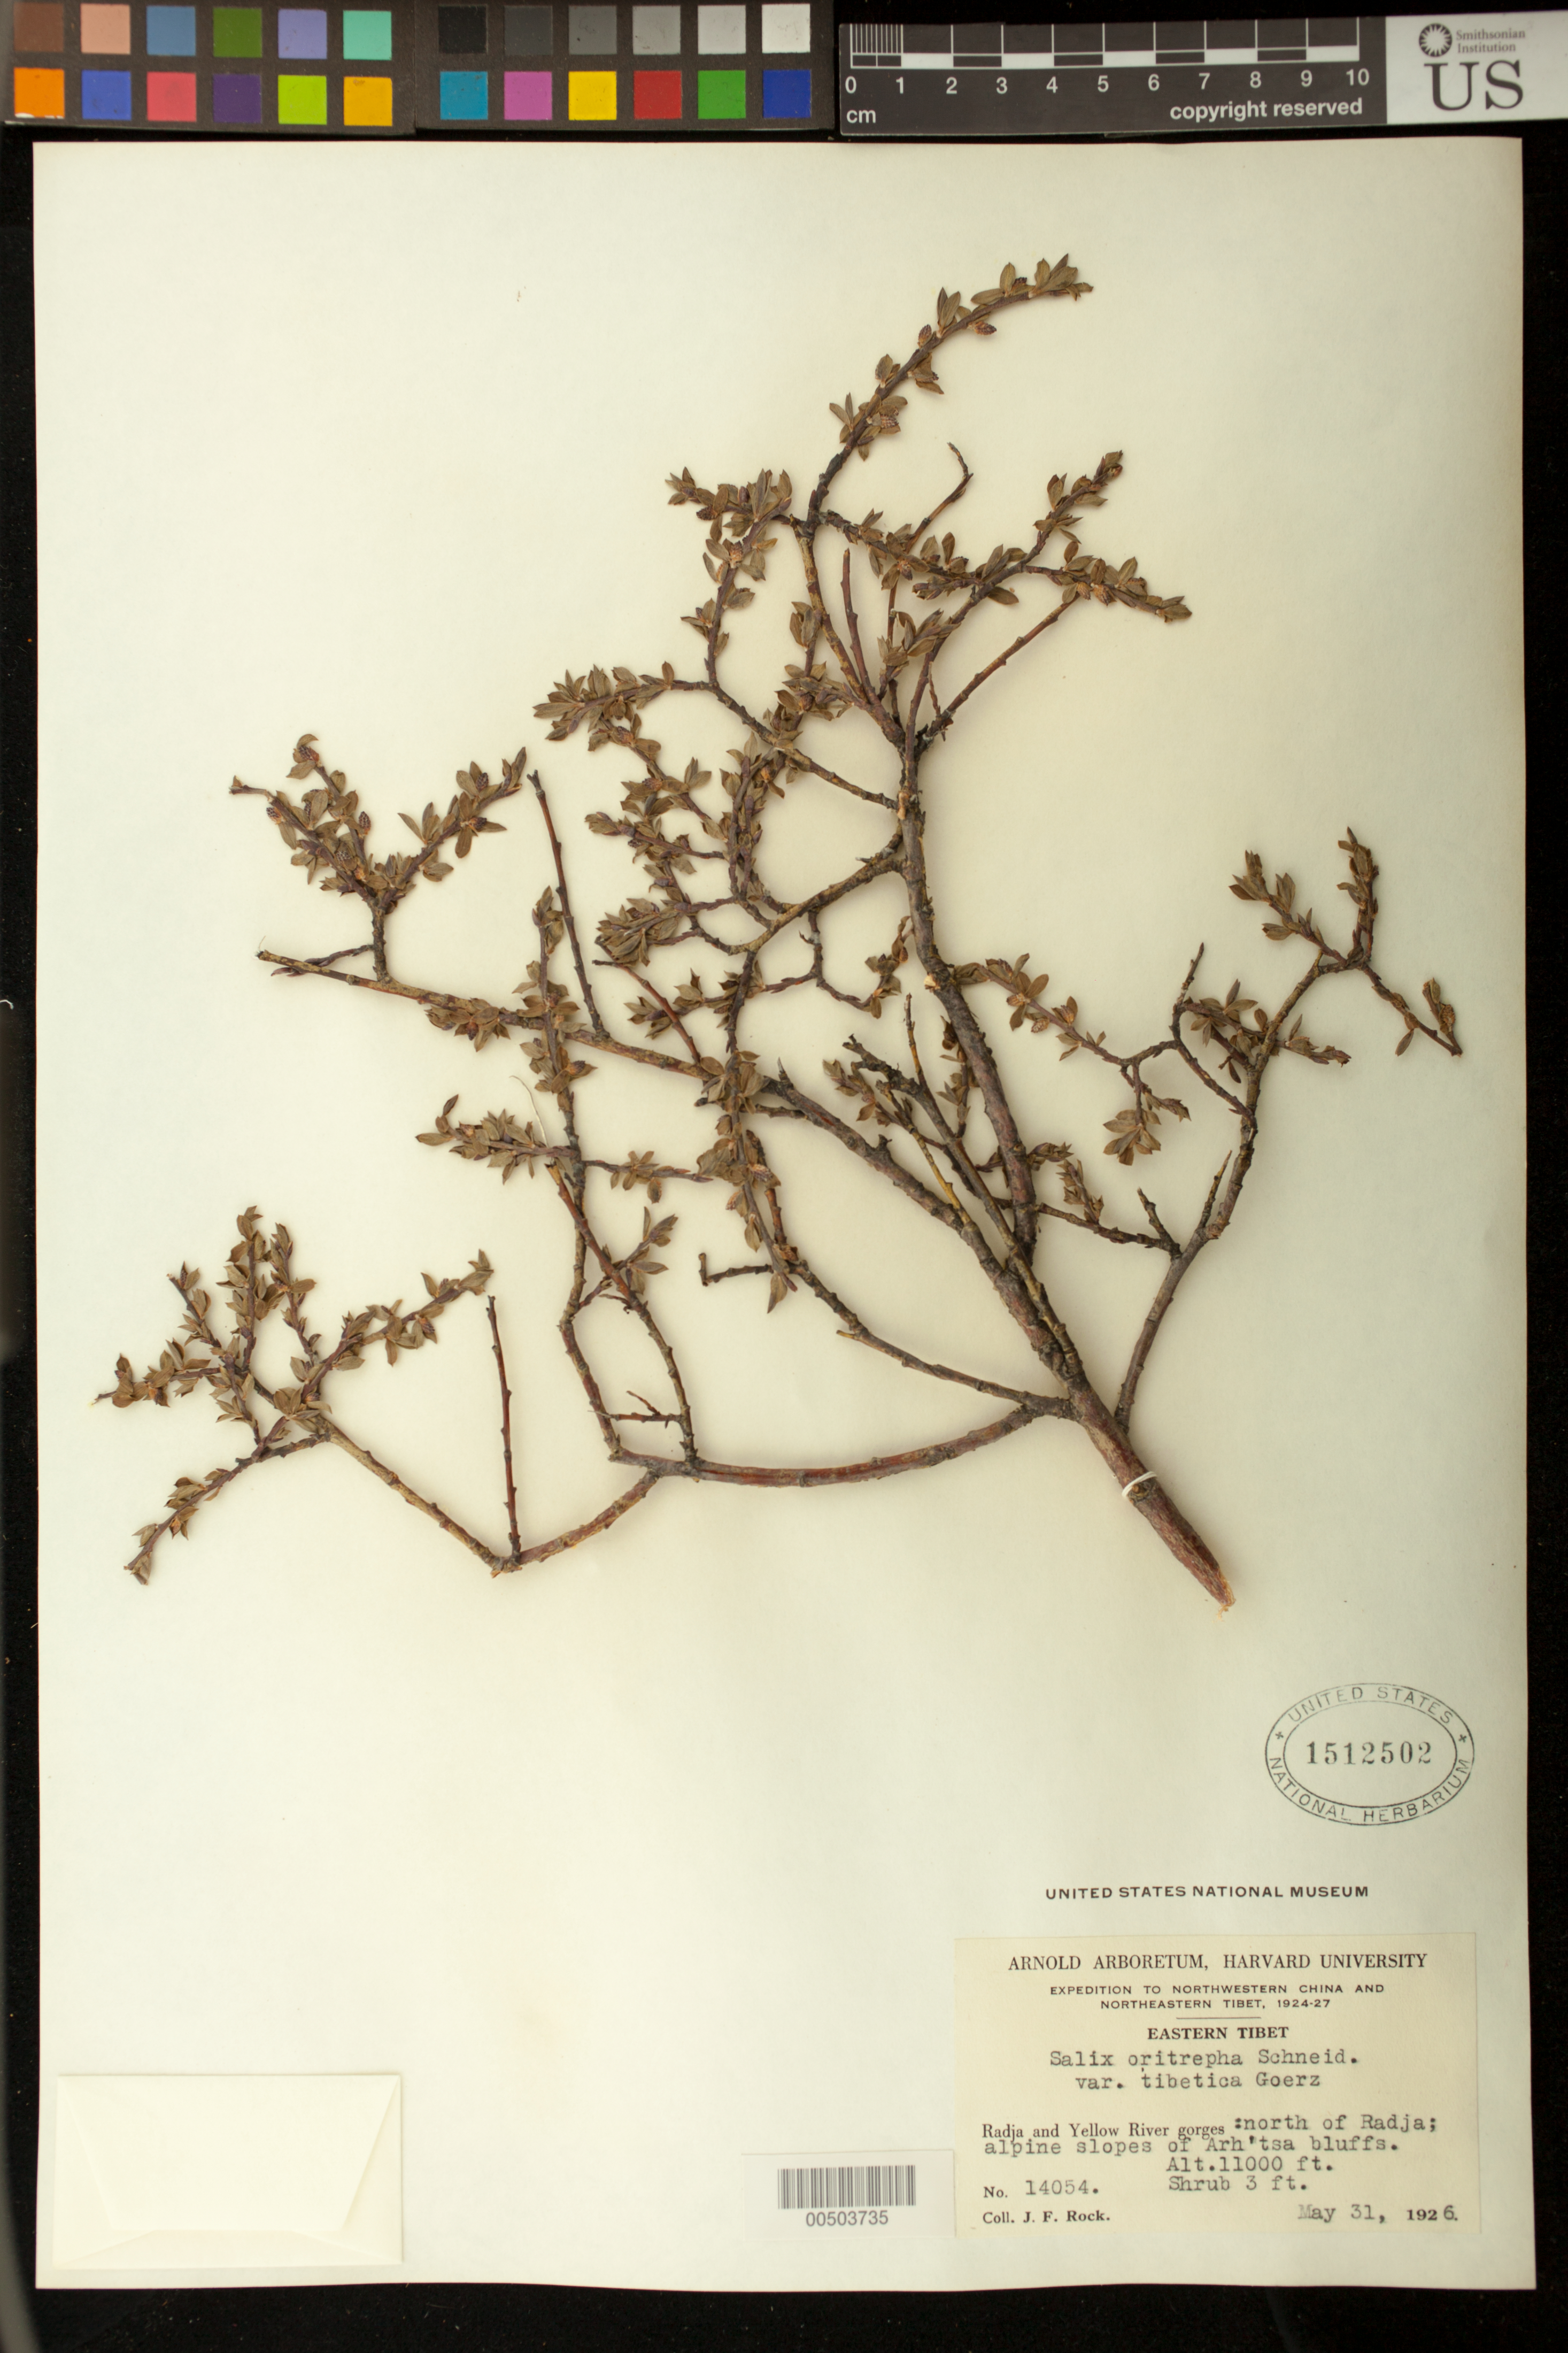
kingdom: Plantae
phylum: Tracheophyta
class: Magnoliopsida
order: Malpighiales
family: Salicaceae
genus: Salix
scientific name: Salix oritrepha var. tibetica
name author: Goerz in Rehder & Kobuski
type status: Syntype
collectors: J. F. Rock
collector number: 14054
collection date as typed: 31 May 1926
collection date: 1926-05-31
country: China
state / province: Xizang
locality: Eastern Tibet. Radja and Yellow River gorges: north of Radja; alpine slopes of Arh'tsa bluffs.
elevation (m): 3353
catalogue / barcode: US 1512502